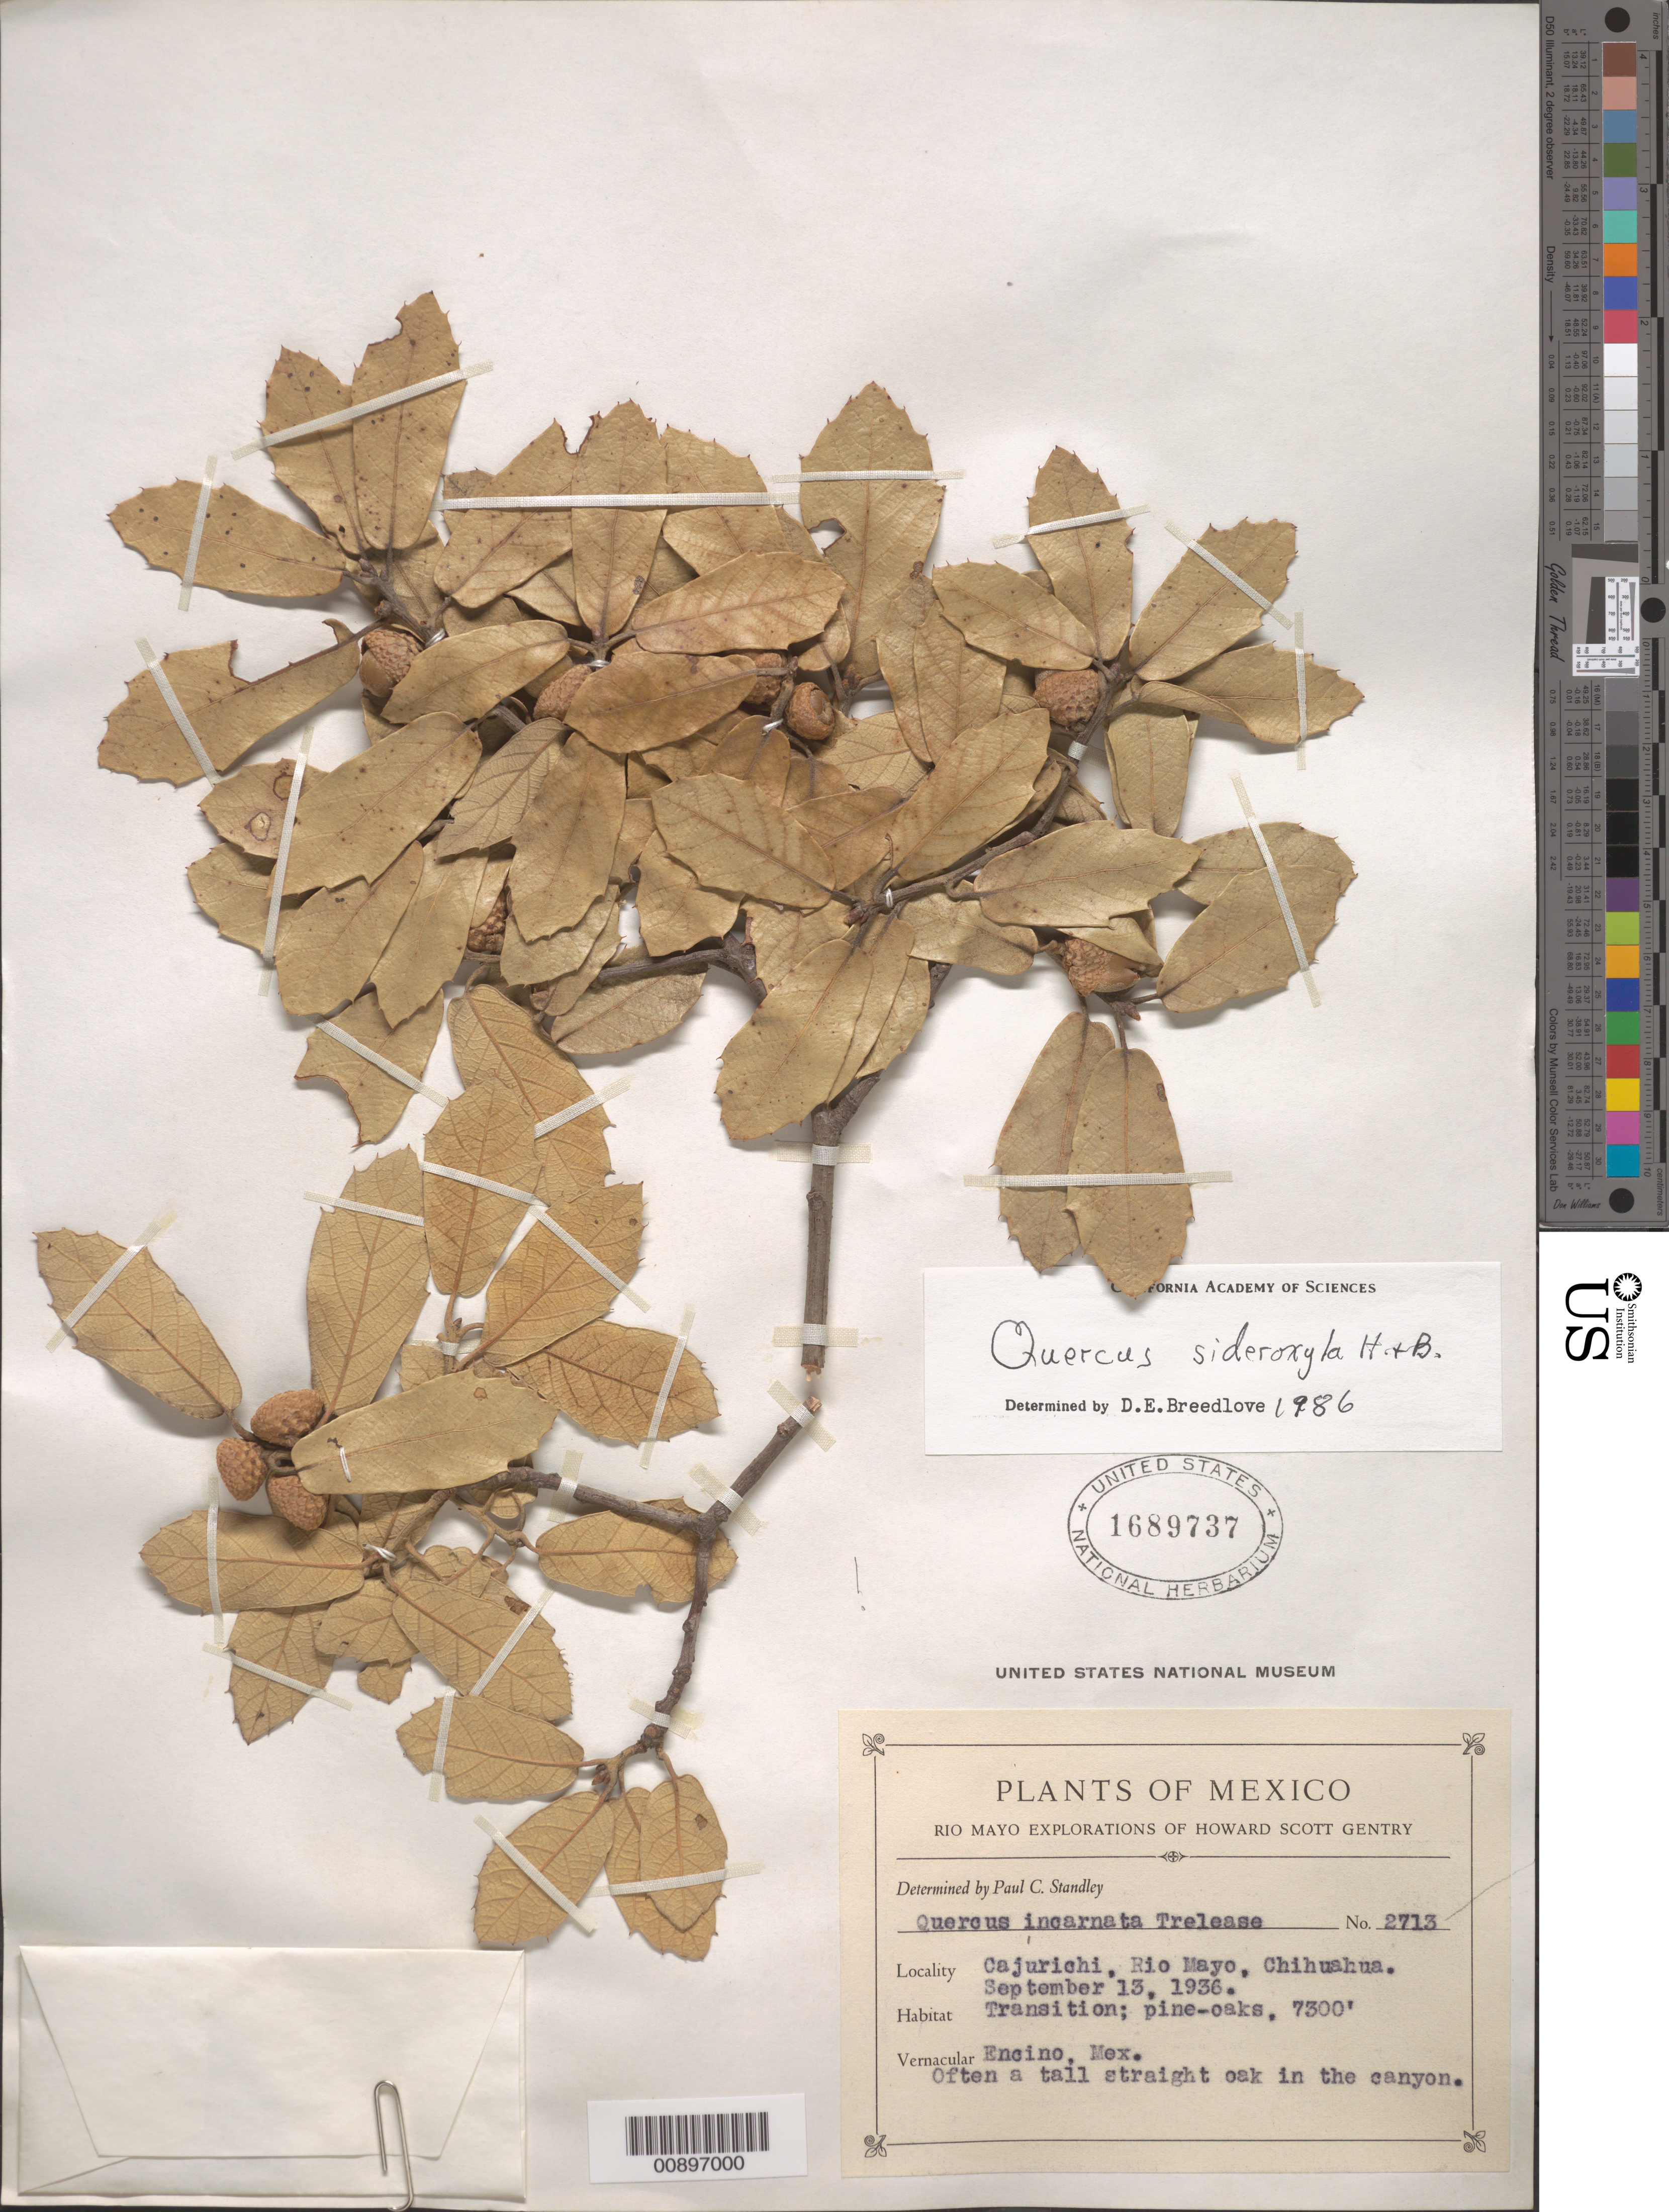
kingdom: Plantae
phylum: Tracheophyta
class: Magnoliopsida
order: Fagales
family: Fagaceae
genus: Quercus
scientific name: Quercus sideroxyla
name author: Humb. & Bonpl.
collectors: H. S. Gentry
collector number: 2713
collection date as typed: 13 Sep 1936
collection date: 1936-09-13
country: Mexico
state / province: Chihuahua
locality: Cajurichi, Rio Mayo, Chihuahua.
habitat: Transition; pine-oaks.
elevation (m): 2225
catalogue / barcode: US 1689737